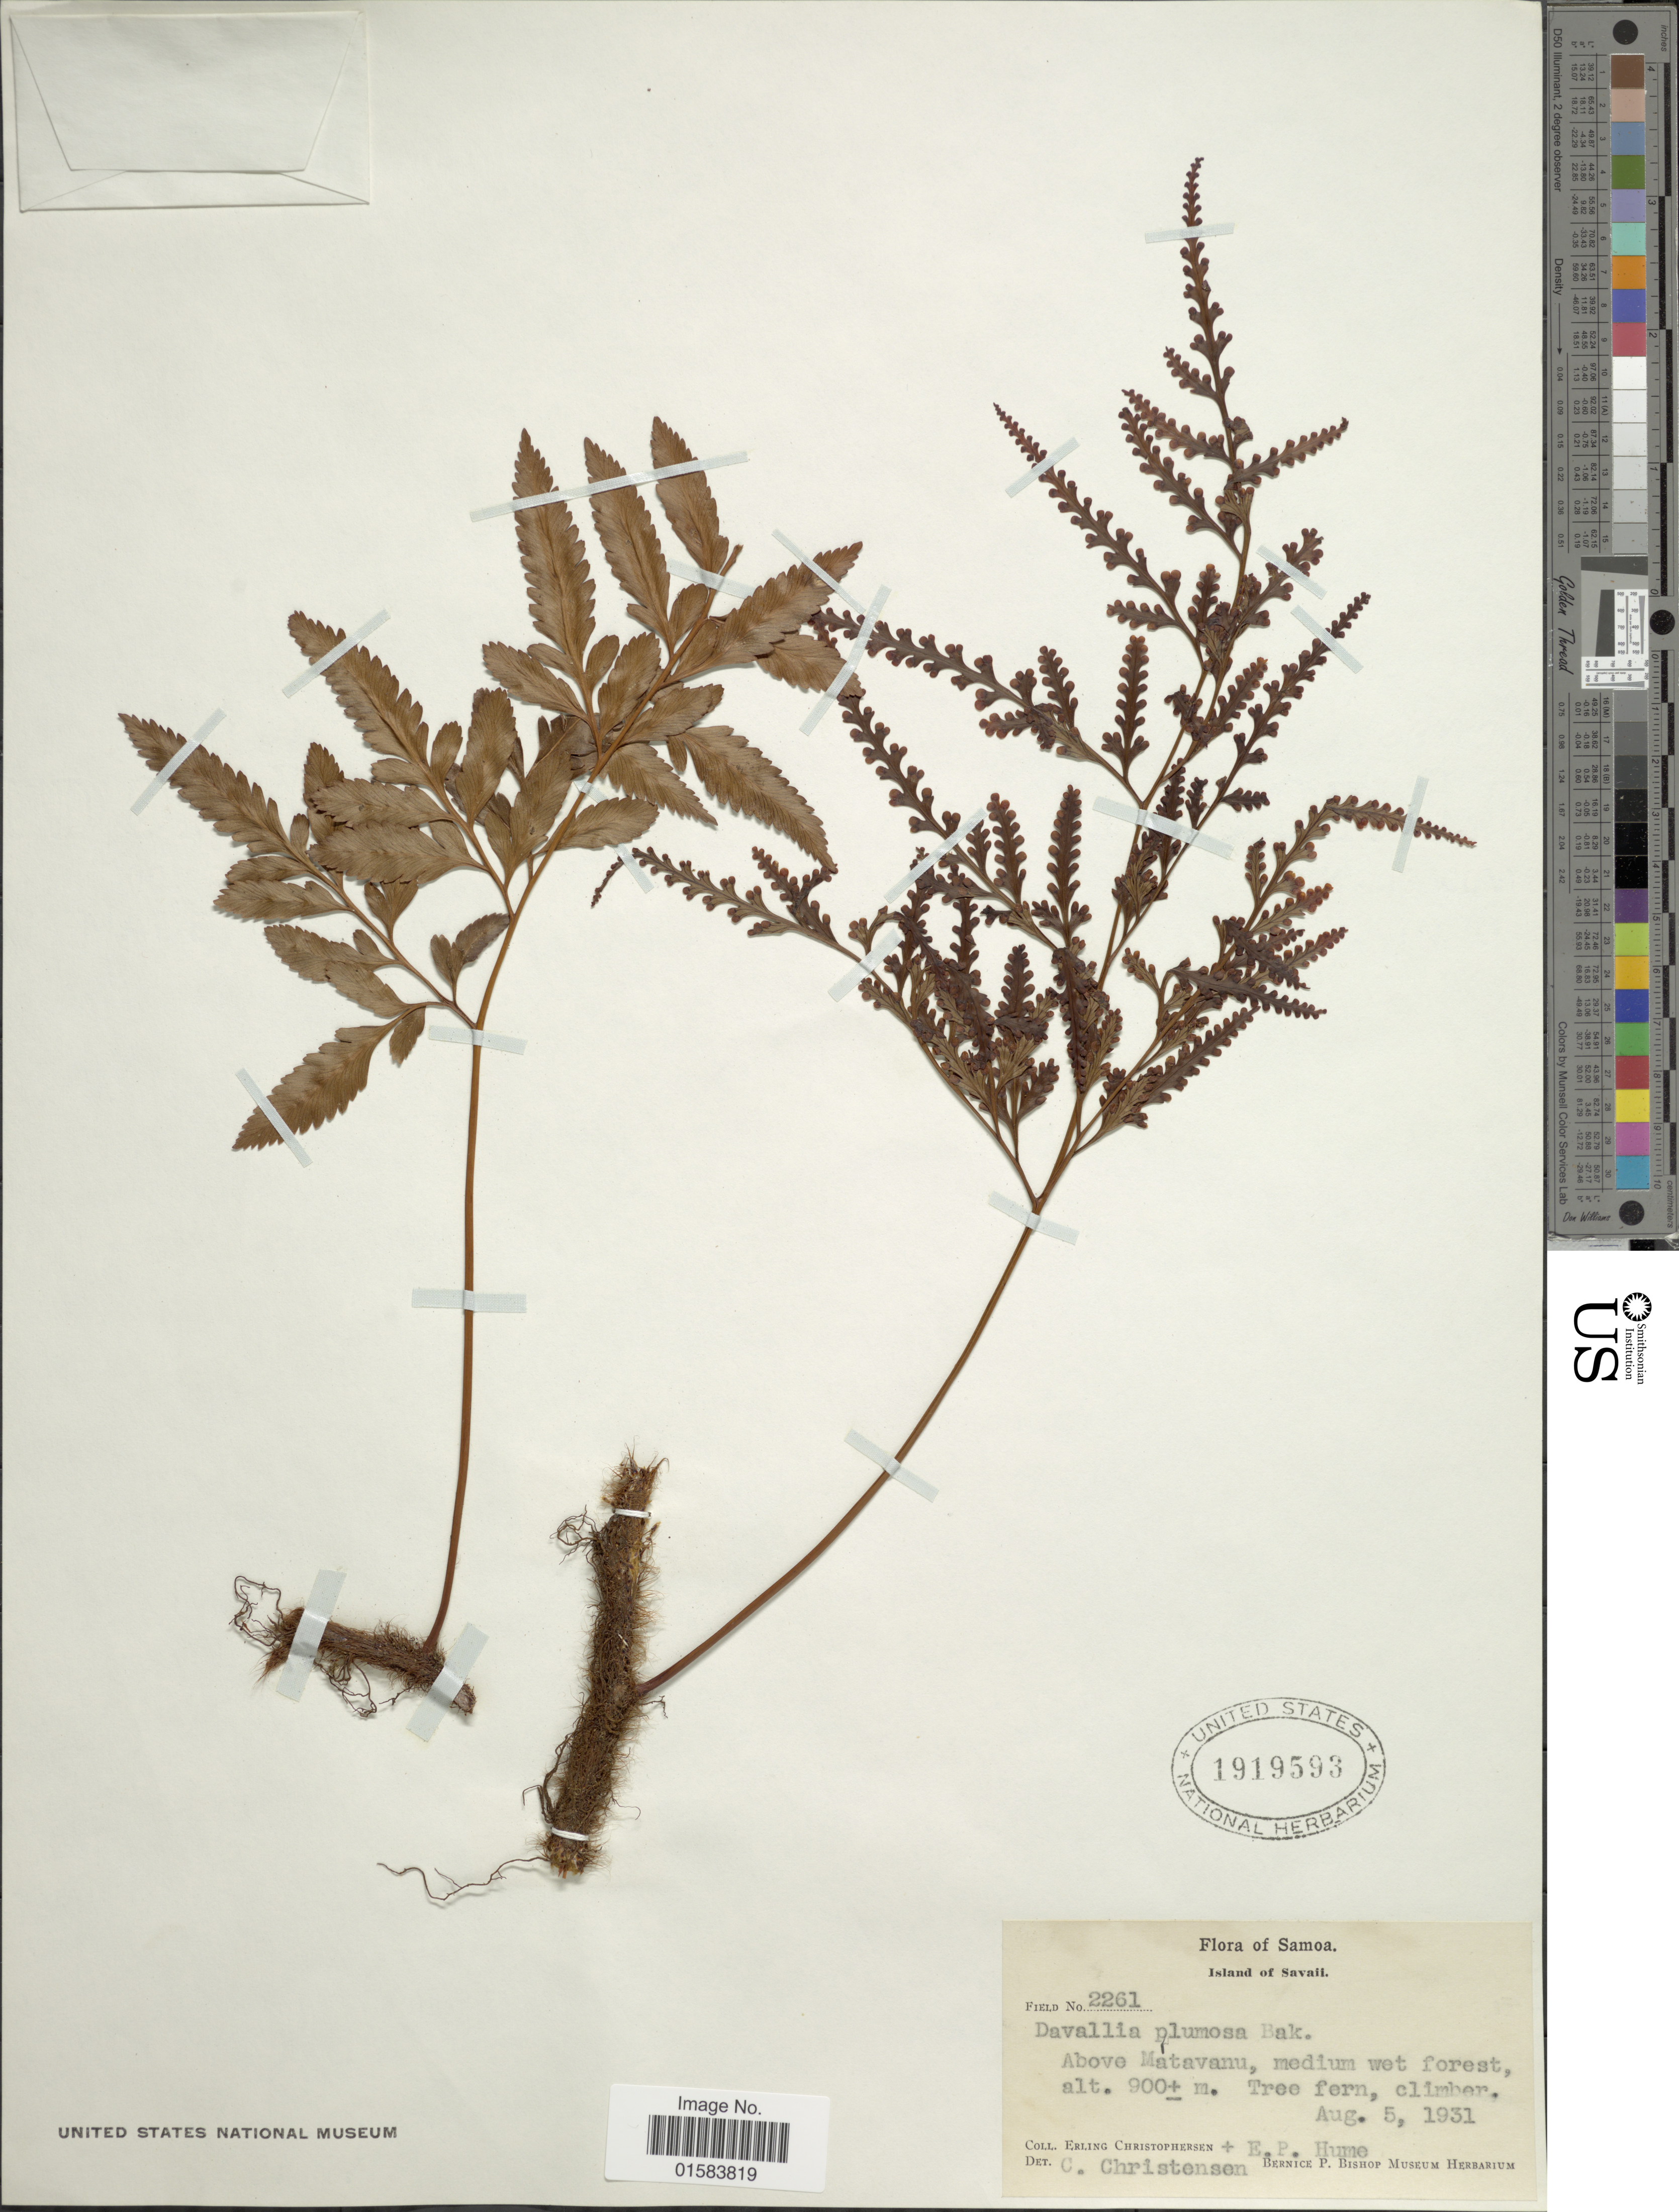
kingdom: Plantae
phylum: Tracheophyta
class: Polypodiopsida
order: Polypodiales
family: Davalliaceae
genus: Davallia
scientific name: Davallia solida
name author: (G. Forst.) Sw.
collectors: E. Christophersen & E. P. Hume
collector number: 2261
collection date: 1931-08-05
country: Samoa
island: Savai'i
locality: Samo, Island of Savaii, Above matavanu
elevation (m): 900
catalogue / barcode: US 1919593